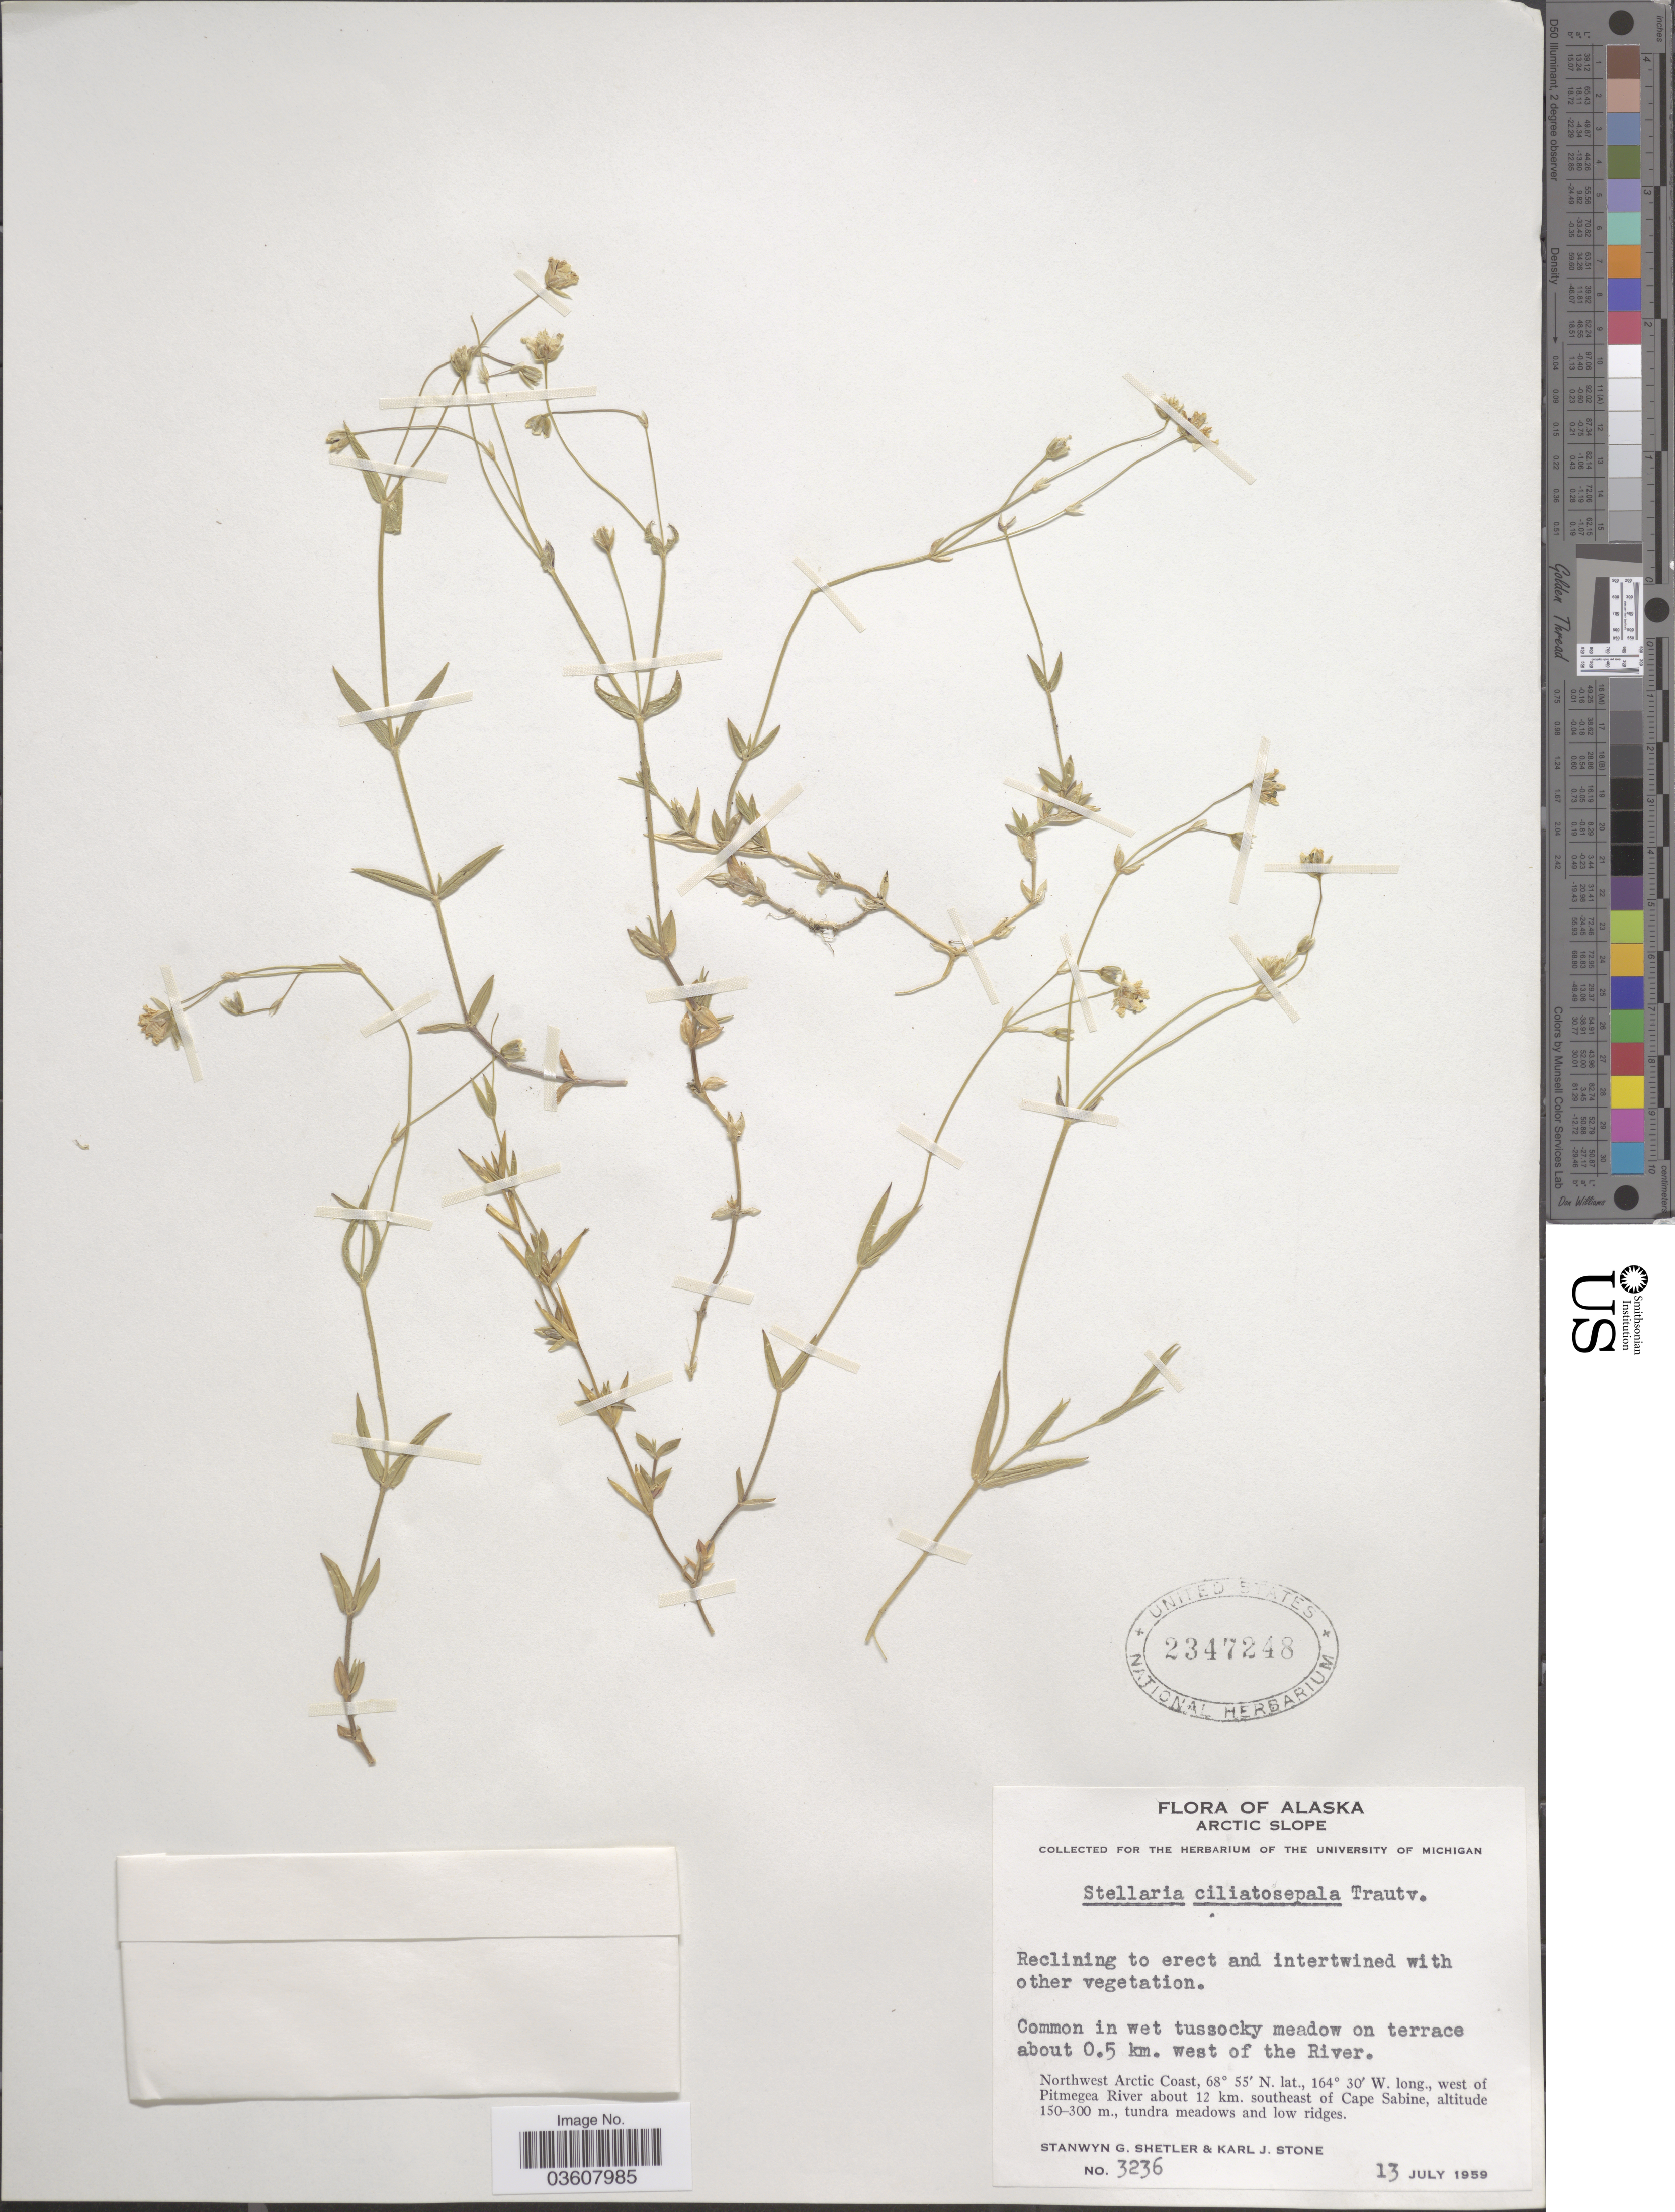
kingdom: Plantae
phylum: Tracheophyta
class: Magnoliopsida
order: Caryophyllales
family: Caryophyllaceae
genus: Stellaria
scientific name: Stellaria ciliatosepala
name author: Trautv.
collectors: S. Shetler & K. J. Stone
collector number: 3236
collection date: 1959-07-13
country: United States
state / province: Alaska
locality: Arctic Slope. On terrace about 0.5 km. west of the River. Northwest Arctic Coast, west of Pitmegea River about 12 km. southeast of Cape Sabine.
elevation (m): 150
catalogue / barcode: US 2347248